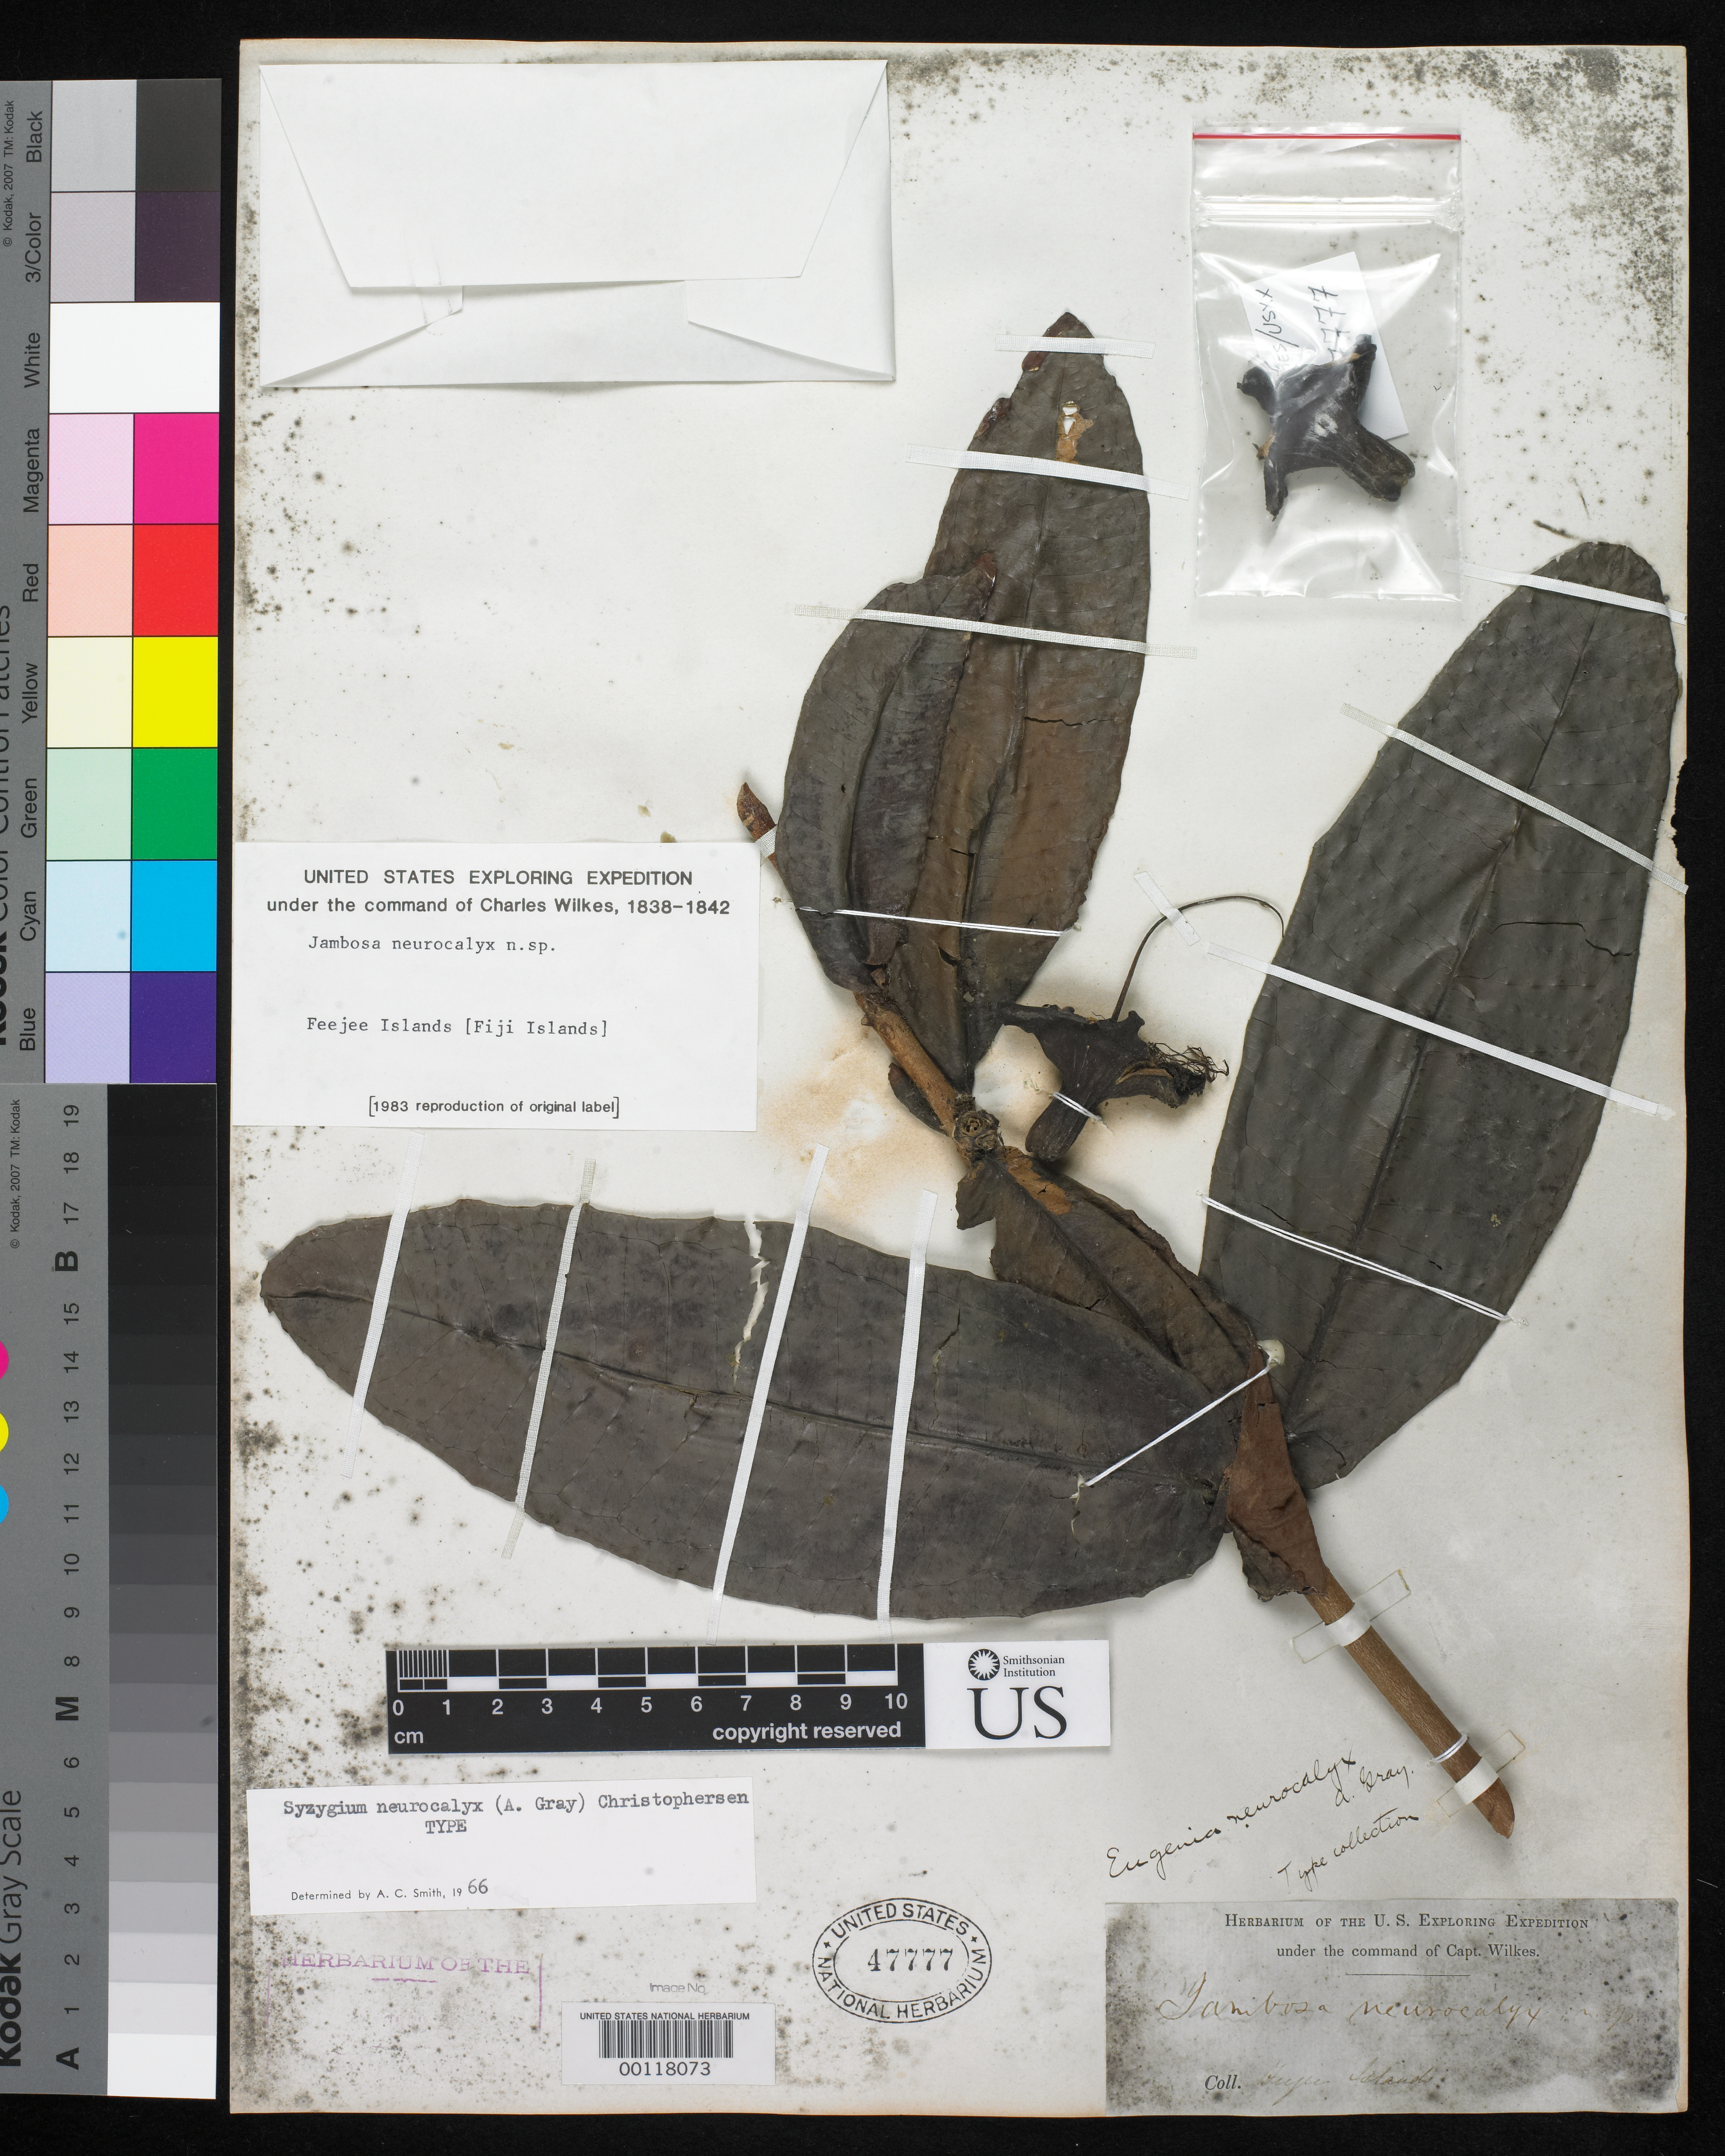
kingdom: Plantae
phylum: Tracheophyta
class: Magnoliopsida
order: Myrtales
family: Myrtaceae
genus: Eugenia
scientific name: Eugenia neurocalyx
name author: A. Gray in Wilkes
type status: Holotype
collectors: Wilkes Explor. Exped.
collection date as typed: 1838 to -- --- 1842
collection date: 1838/1842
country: Fiji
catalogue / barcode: US 47777